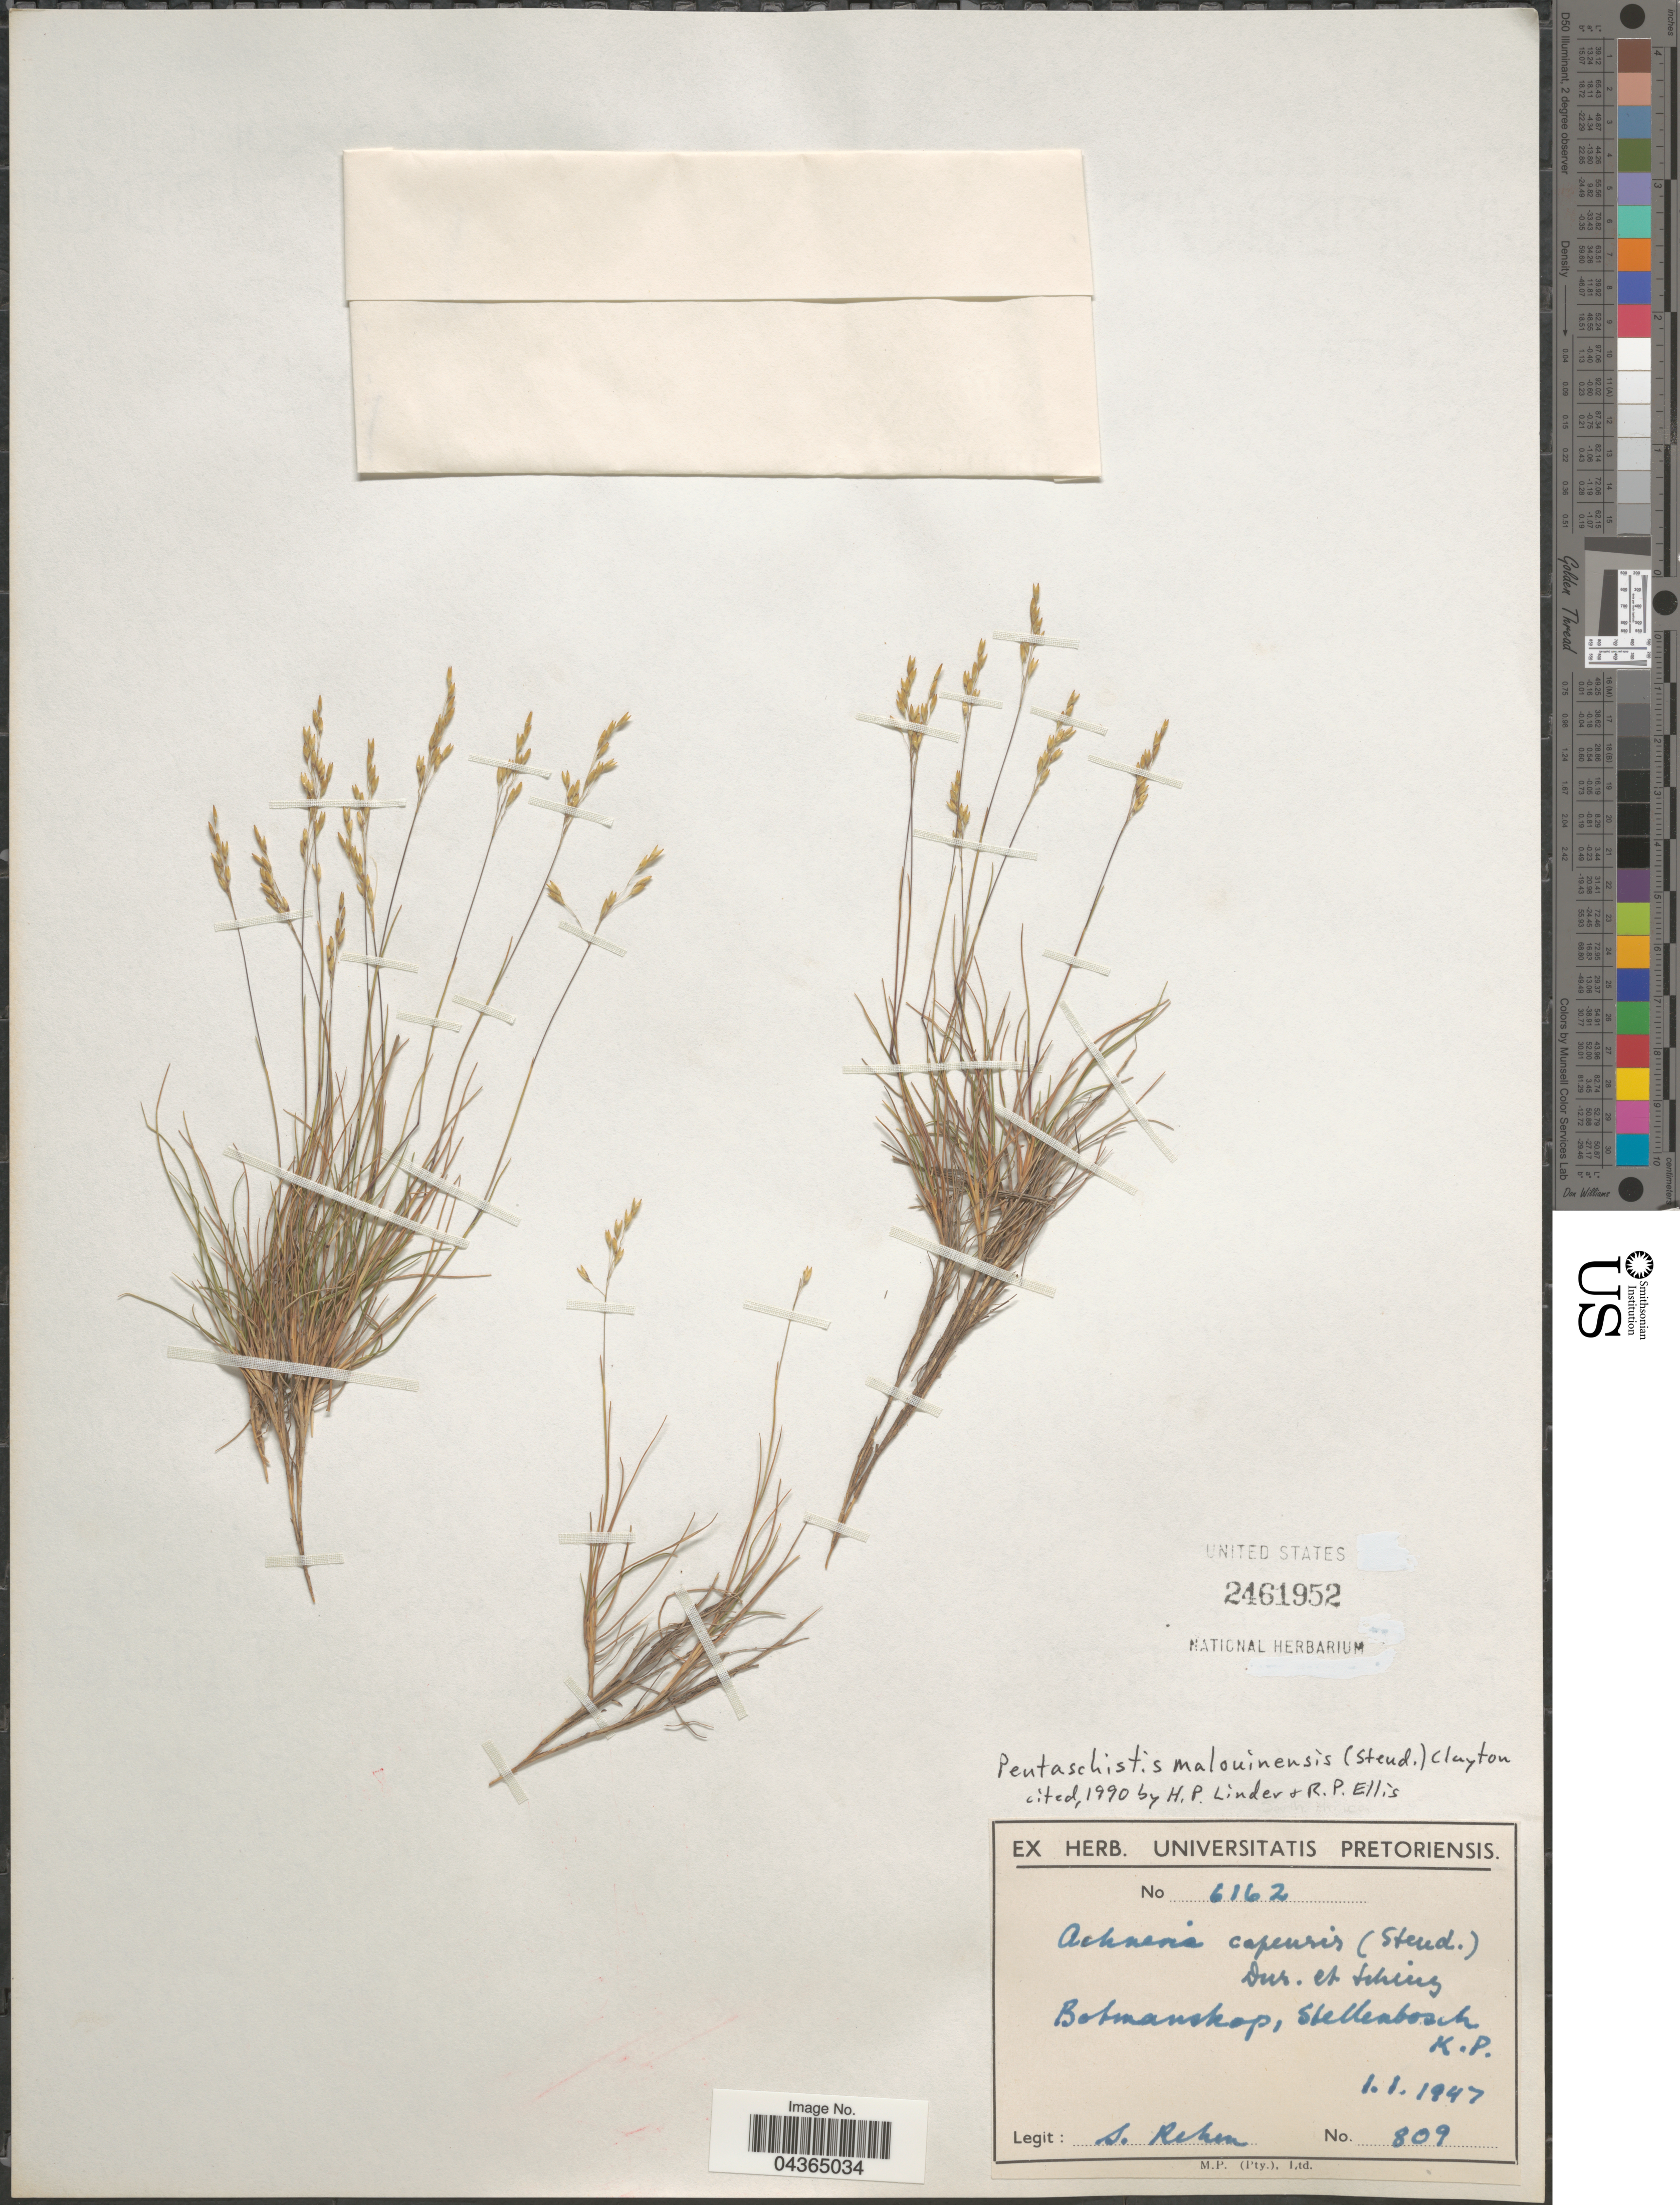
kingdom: Plantae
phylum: Tracheophyta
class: Liliopsida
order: Poales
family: Poaceae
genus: Pentameris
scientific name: Pentameris malouinensis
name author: (Steud.) Galley & H.P. Linder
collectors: S. Rehm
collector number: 809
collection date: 1947-01-01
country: South Africa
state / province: Western Cape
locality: Botmanskop, Stellenbosch. K.P.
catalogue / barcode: US 2461952